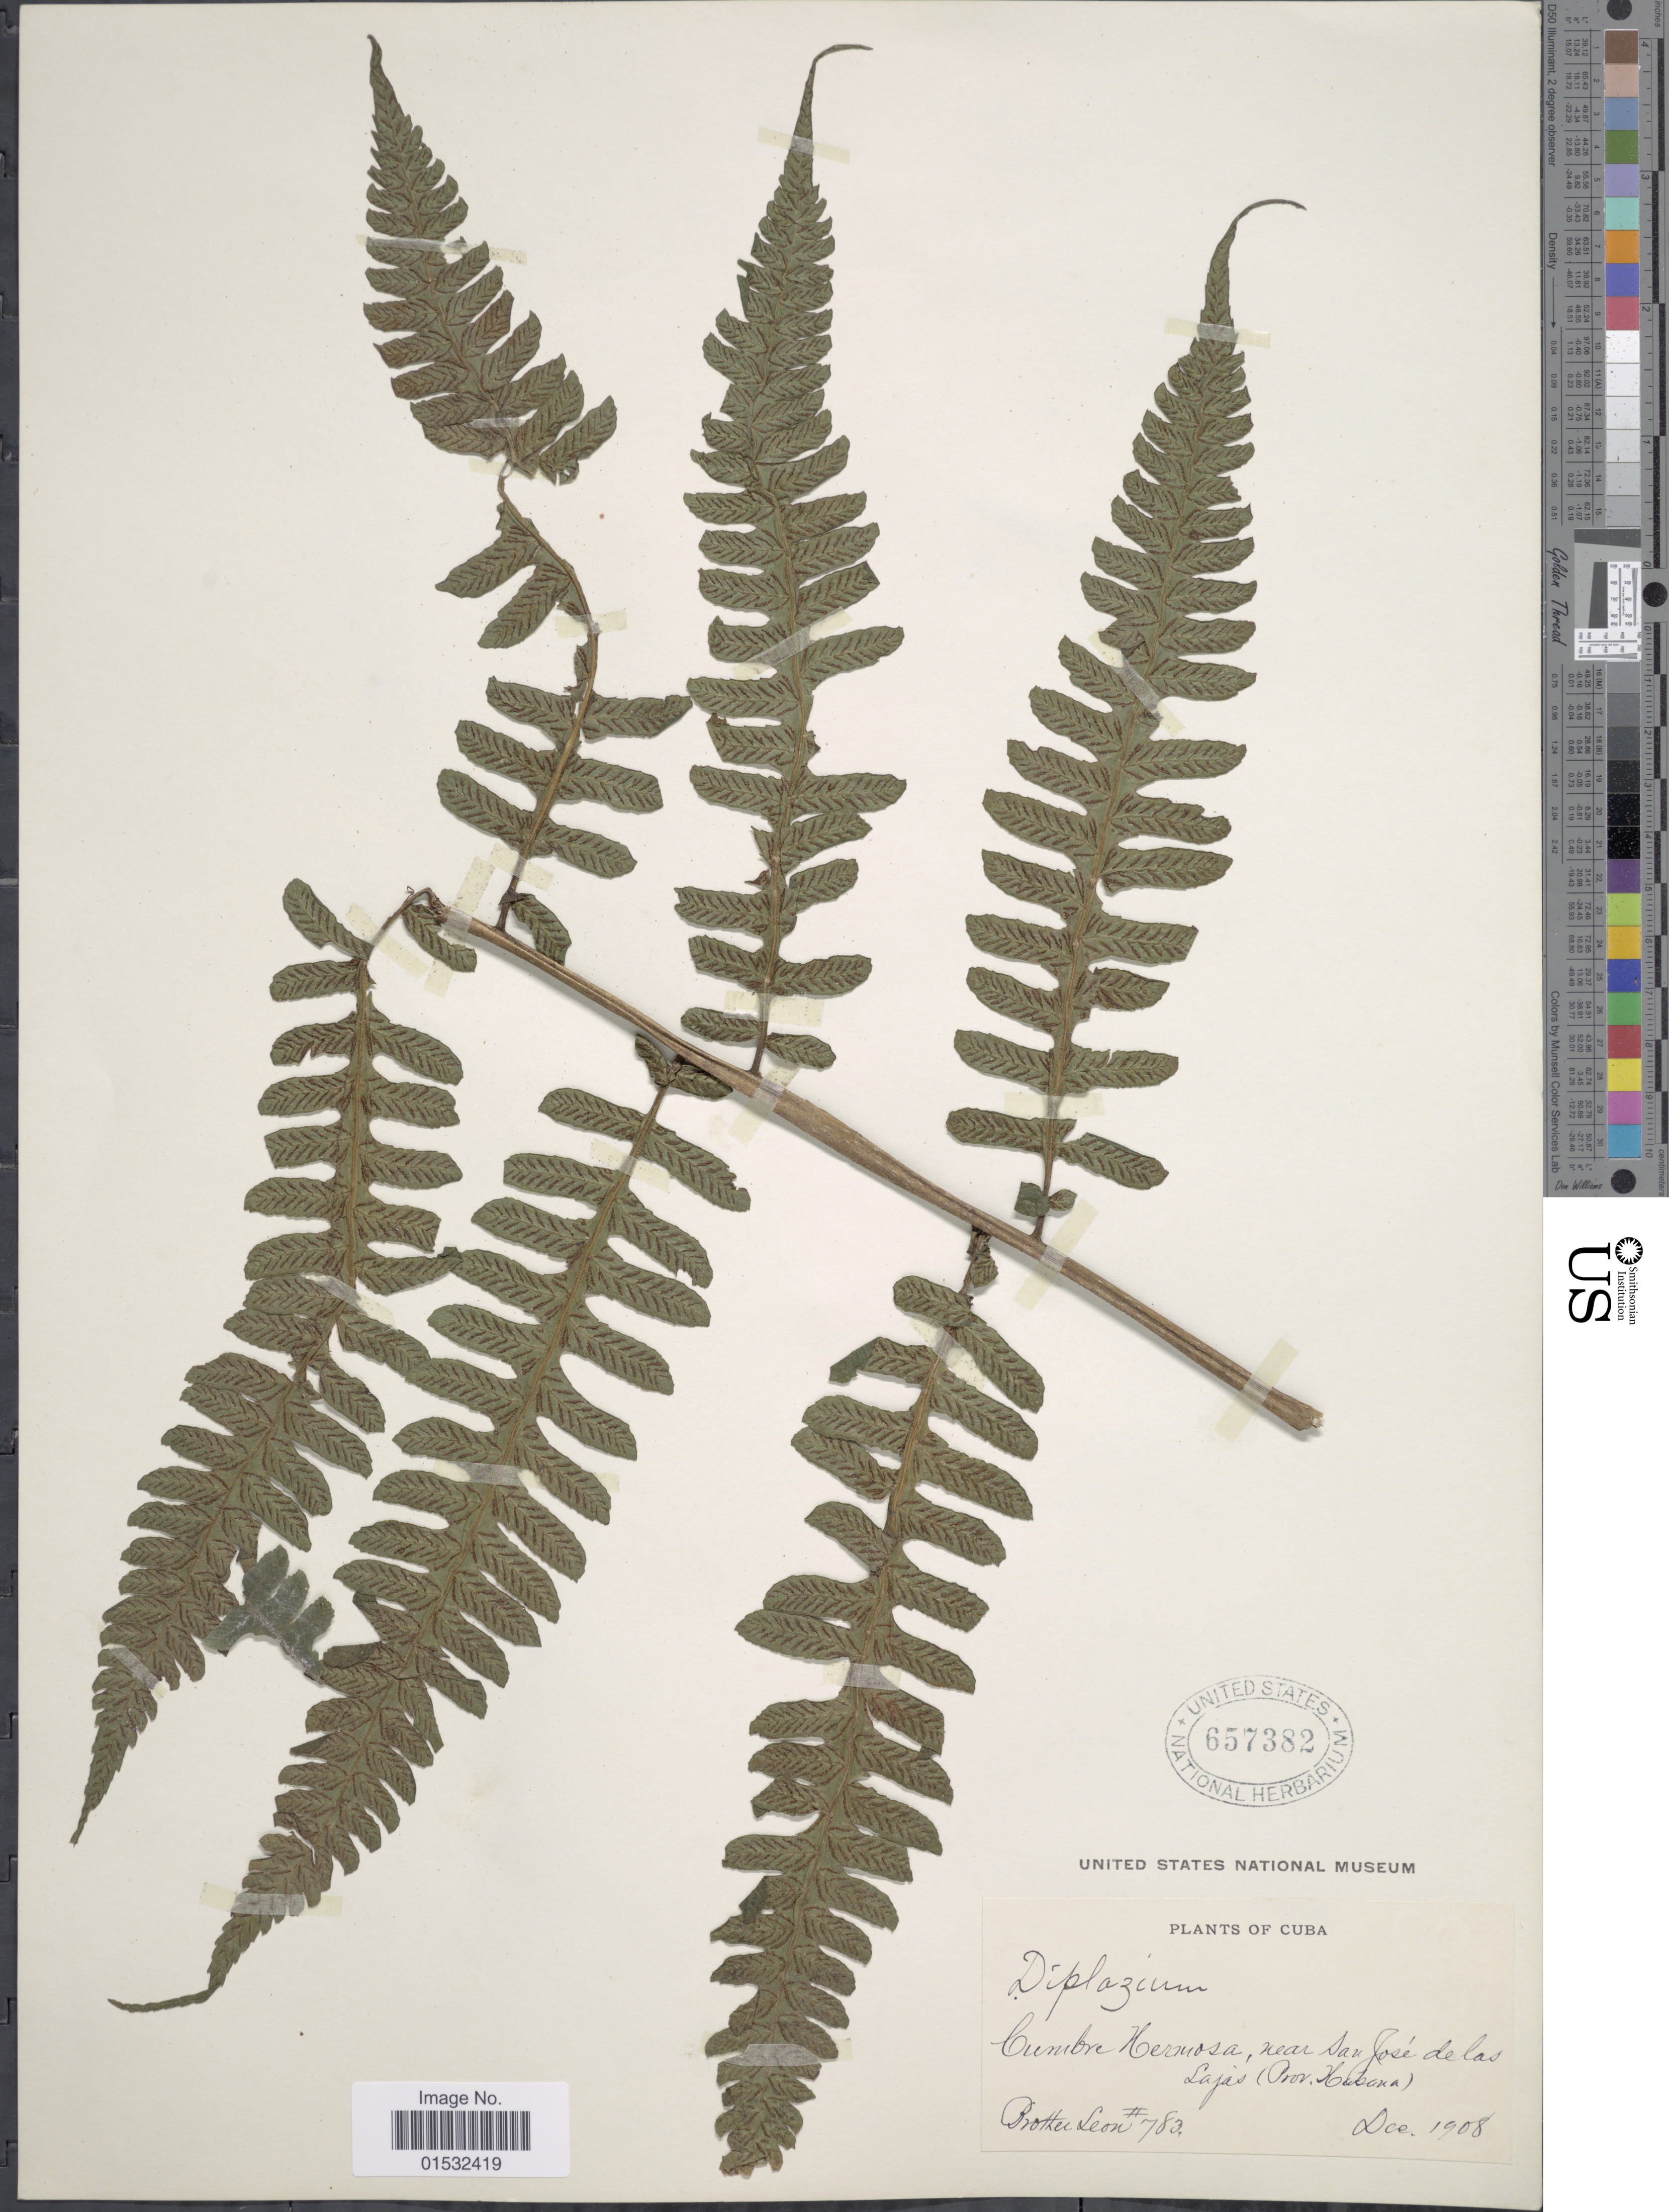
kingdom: Plantae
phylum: Tracheophyta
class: Polypodiopsida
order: Polypodiales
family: Athyriaceae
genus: Diplazium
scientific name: Diplazium striatum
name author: (L.) C. Presl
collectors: Bro. León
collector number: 783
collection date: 1908-12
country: Cuba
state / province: La Habana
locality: Cumbre Hermosa, near San José de Las Lajas (Prov. Habana)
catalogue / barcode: US 657382